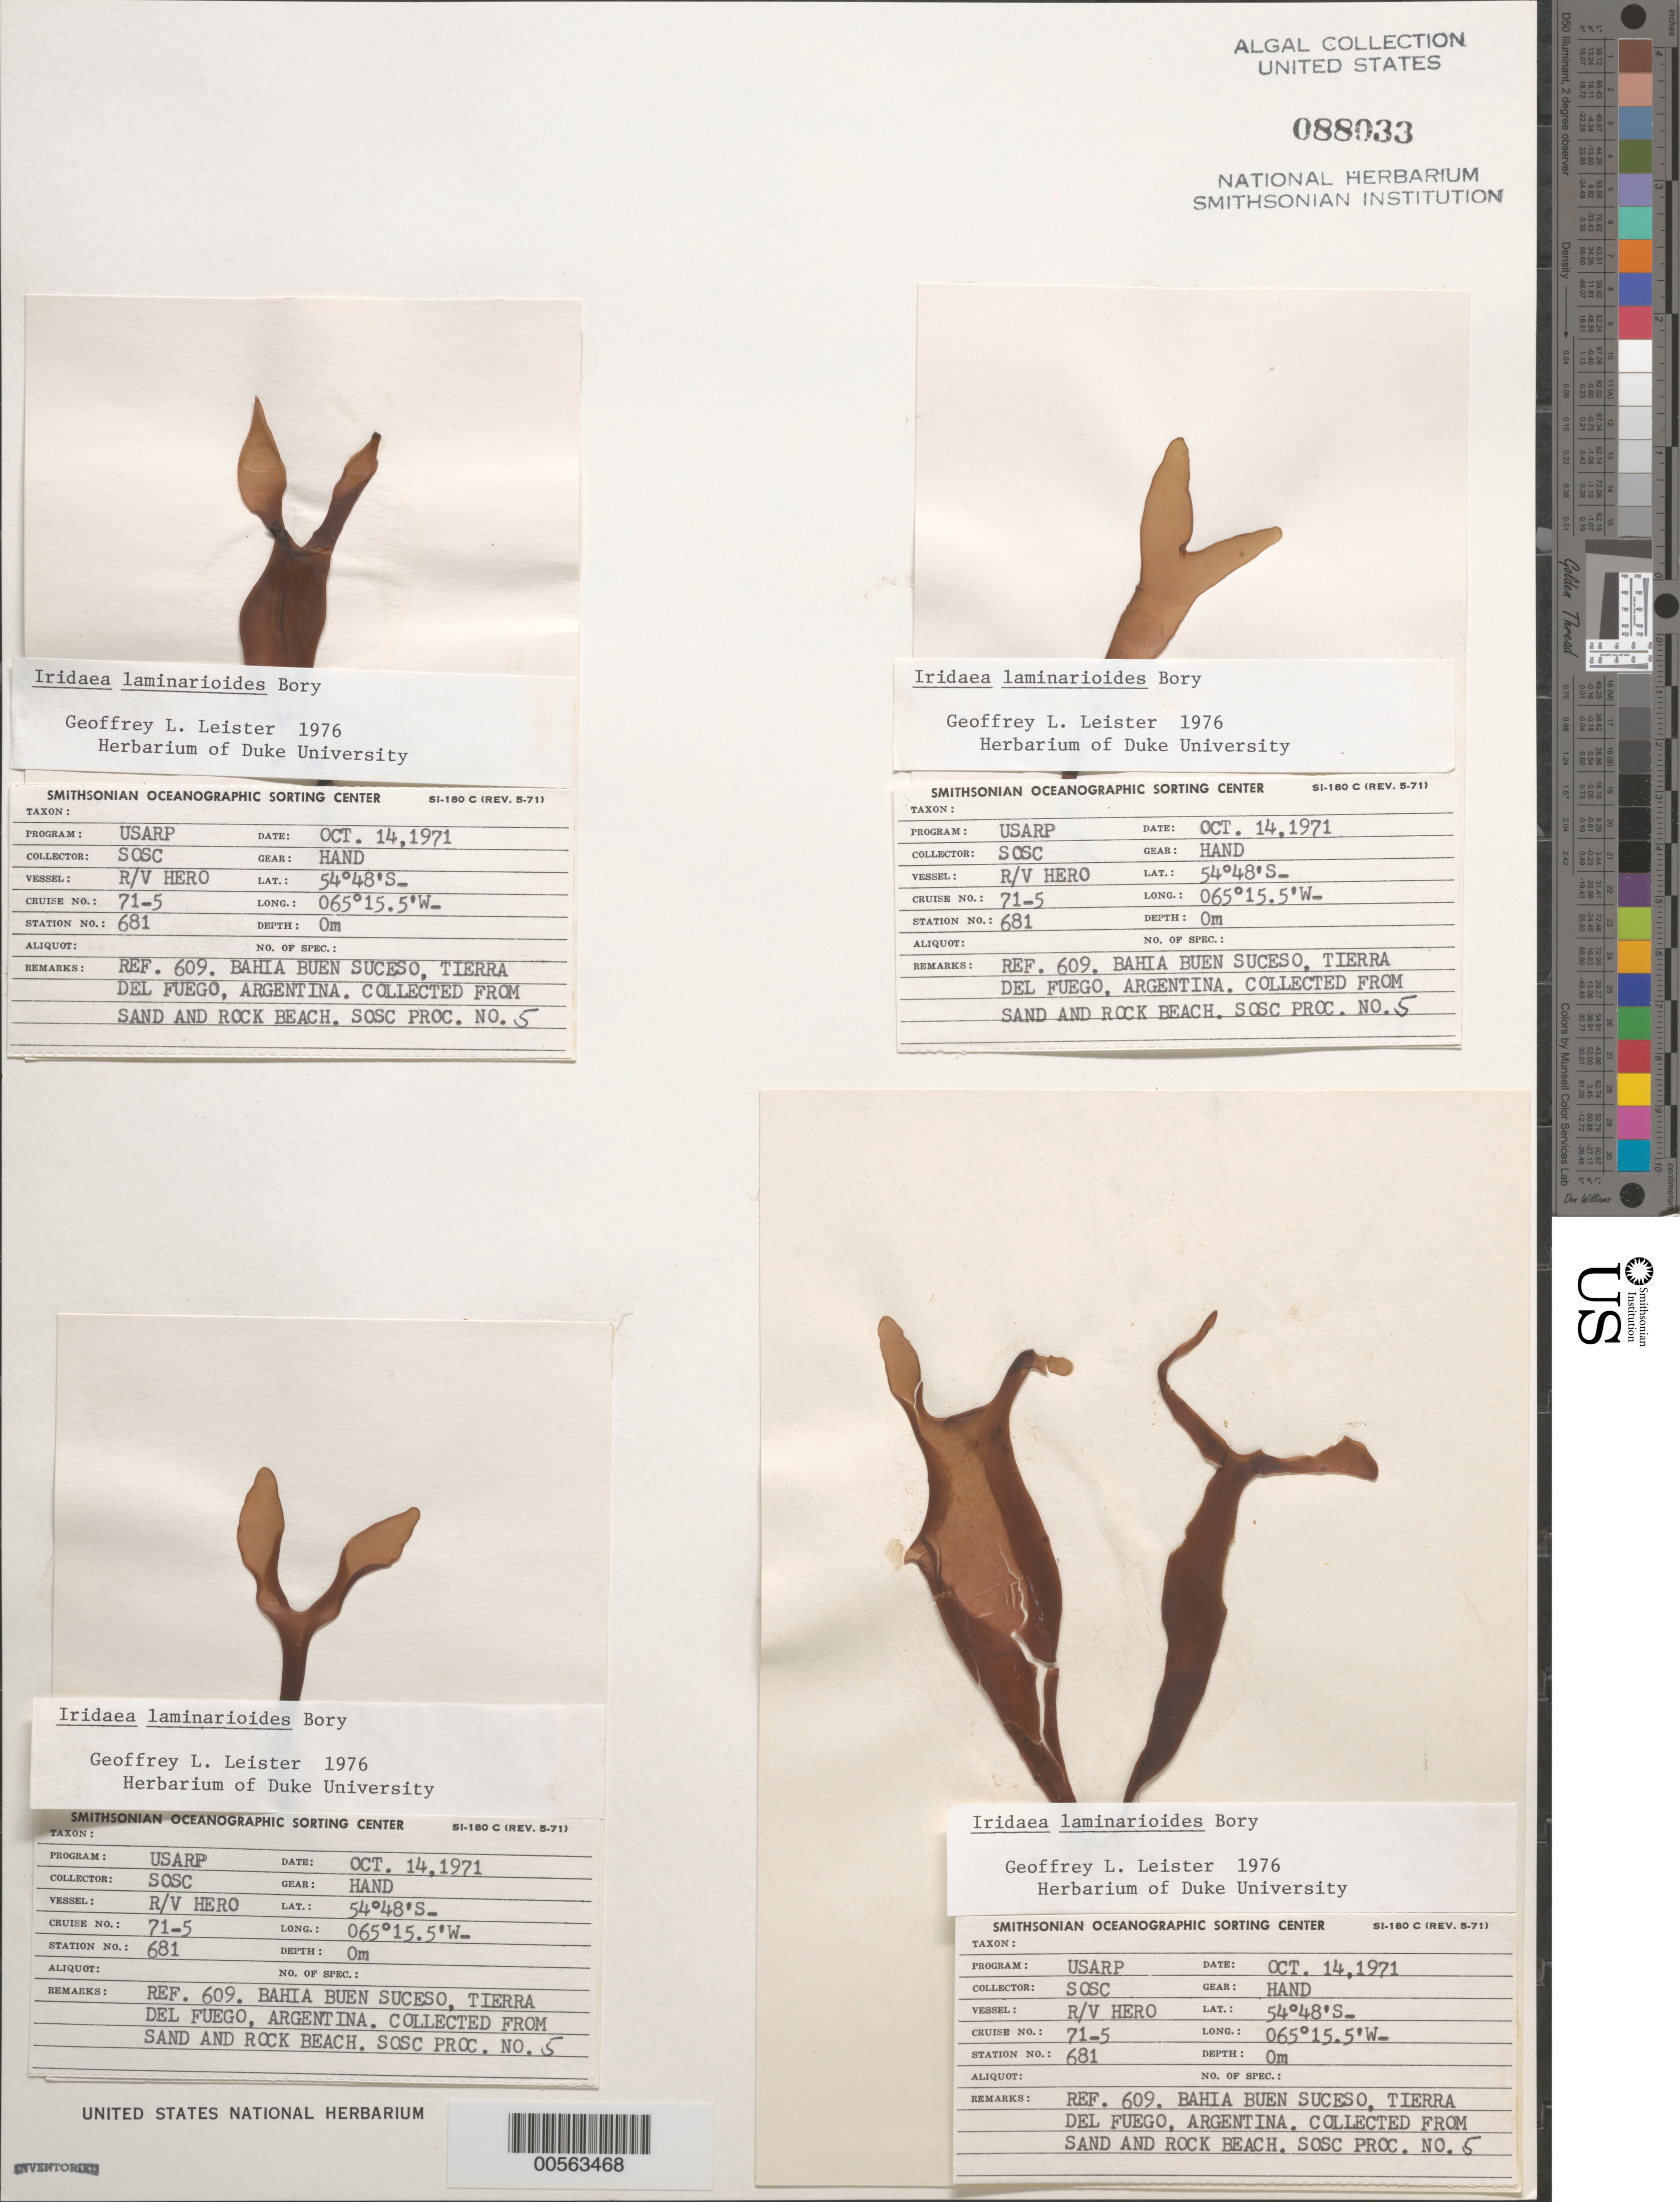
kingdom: Plantae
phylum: Rhodophyta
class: Florideophyceae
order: Gigartinales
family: Gigartinaceae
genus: Mazzaella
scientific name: Mazzaella laminarioides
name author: (Bory) Fredericq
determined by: Algae name updating Project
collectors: SOSC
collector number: Station 681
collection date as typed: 14 Oct 1971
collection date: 1971-10-14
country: Argentina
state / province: Tierra del Fuego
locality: Bahia Buen Suceso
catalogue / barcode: US 88033